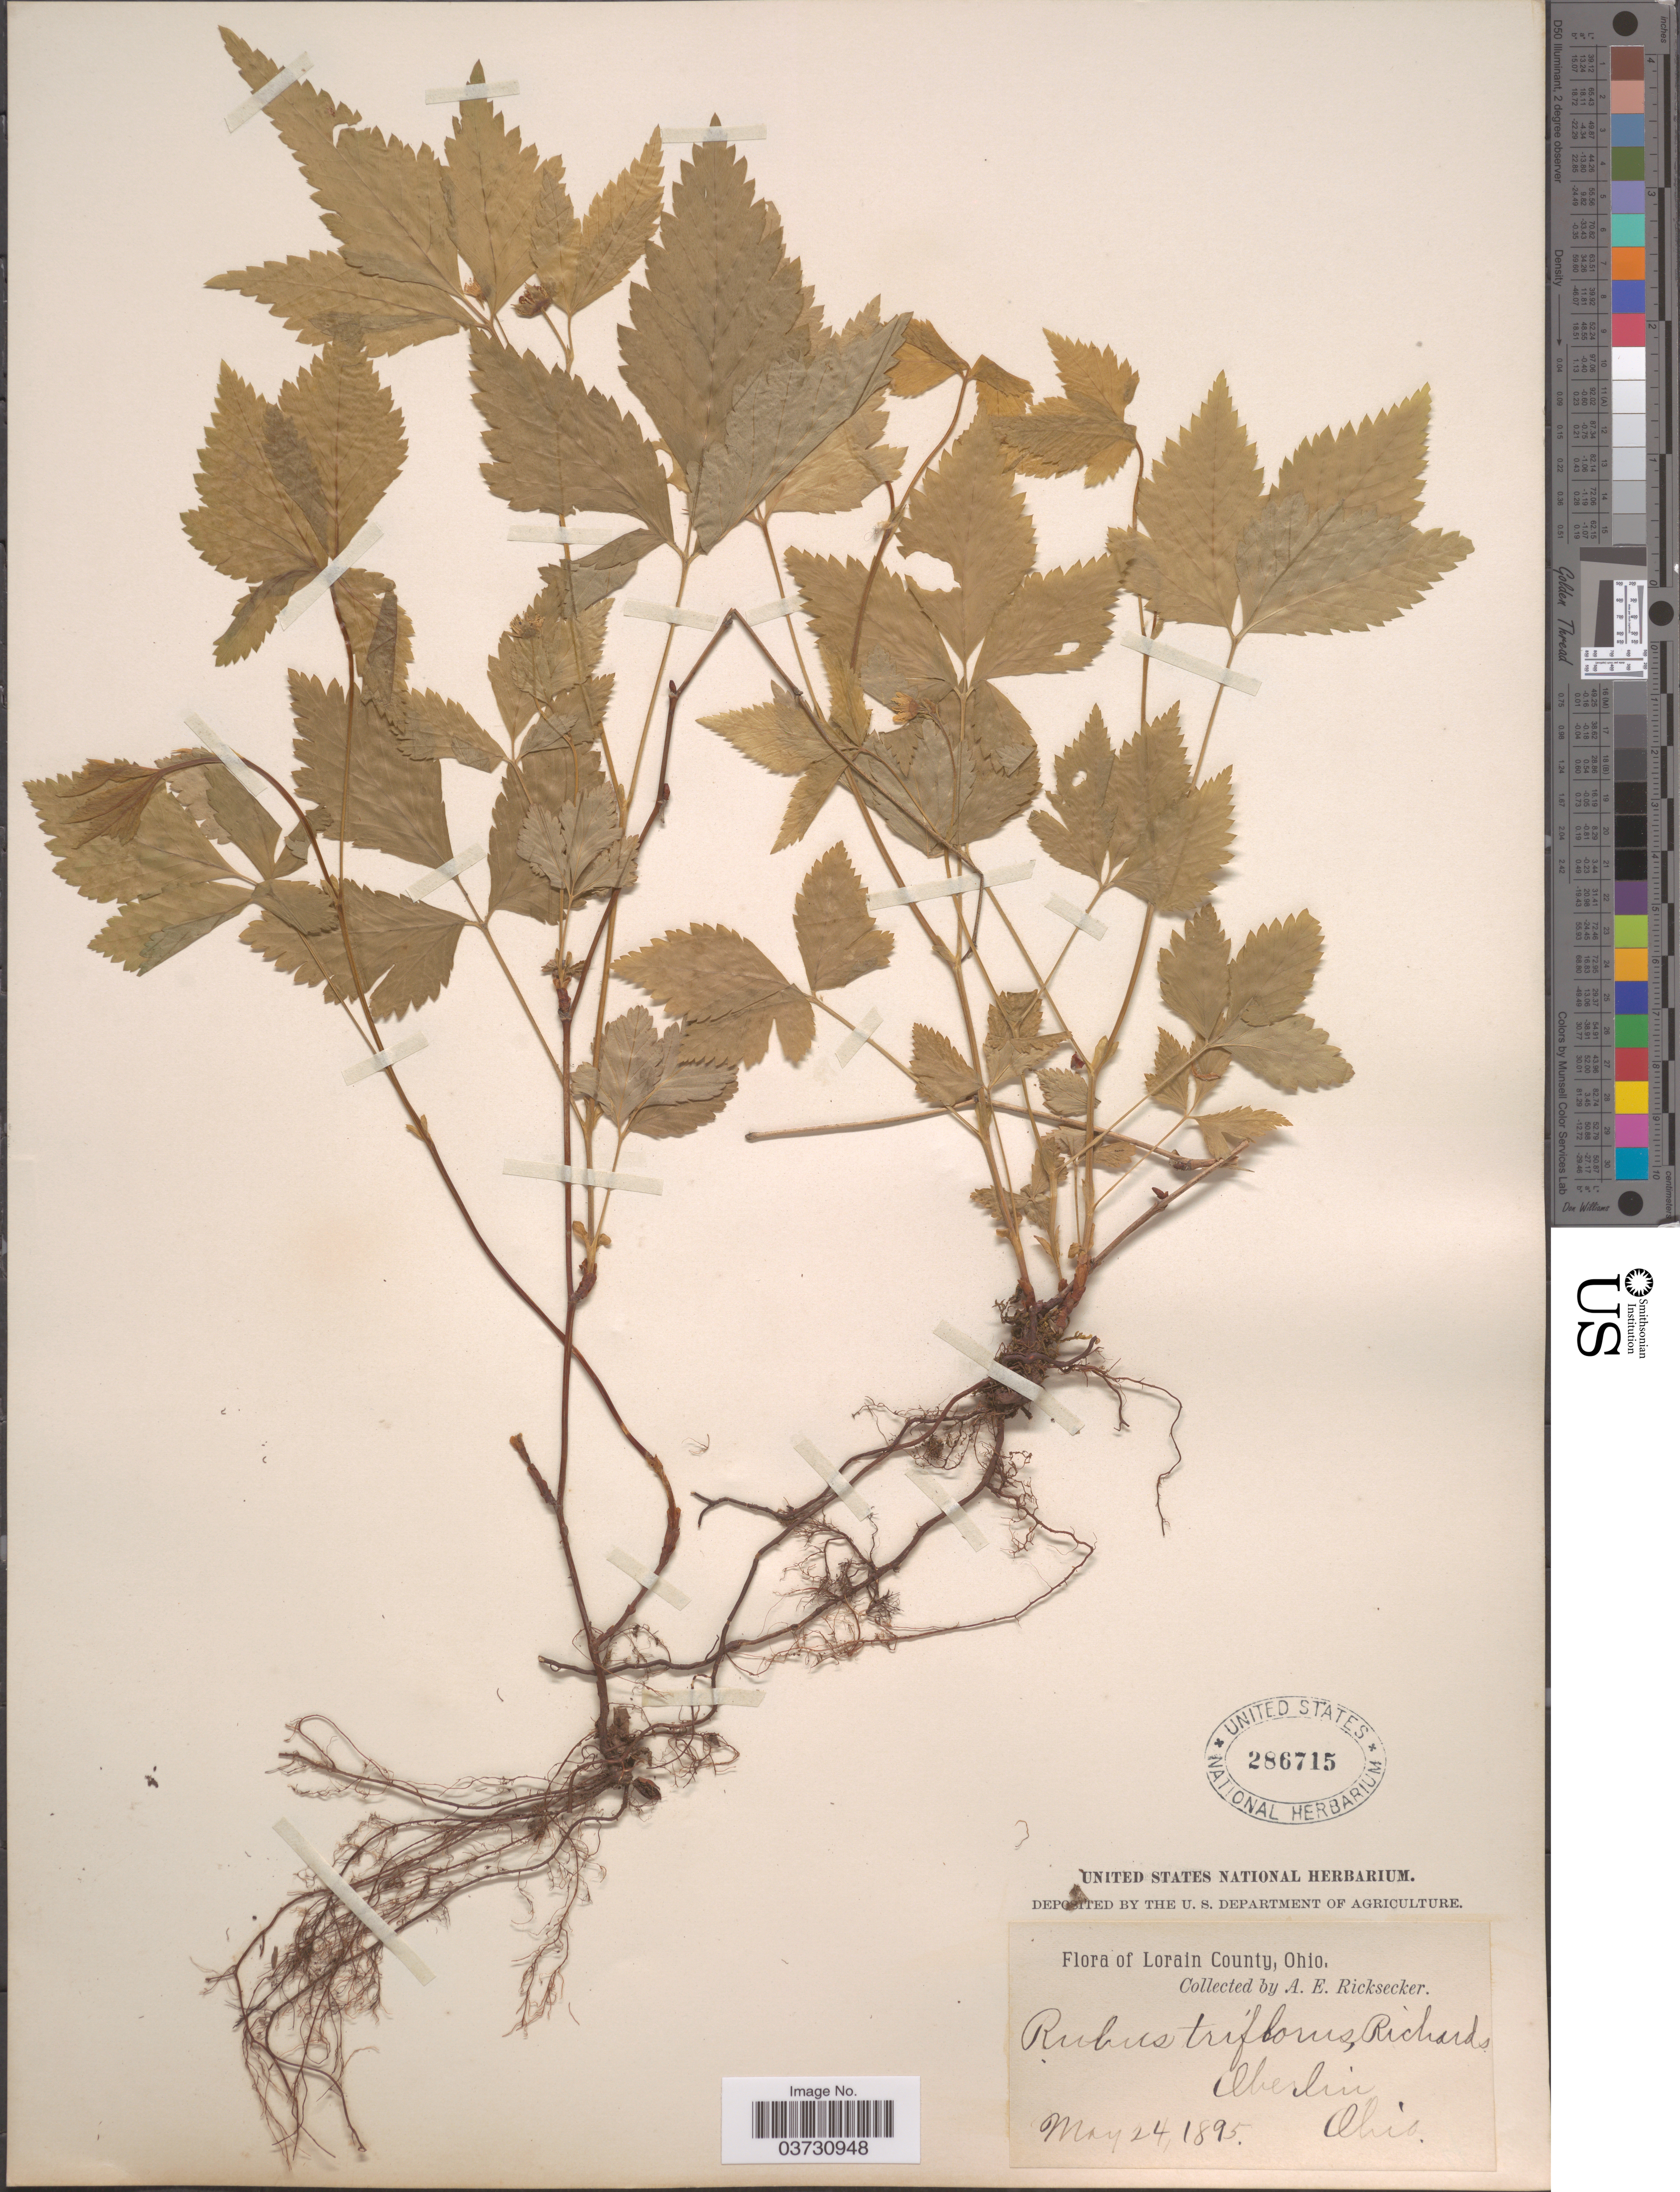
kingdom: Plantae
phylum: Tracheophyta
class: Magnoliopsida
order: Rosales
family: Rosaceae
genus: Rubus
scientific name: Rubus pubescens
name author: Raf.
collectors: A. E. Ricksecker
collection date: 1895-05-24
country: United States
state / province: Ohio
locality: Lorain County. Oberlin.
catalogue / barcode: US 286715